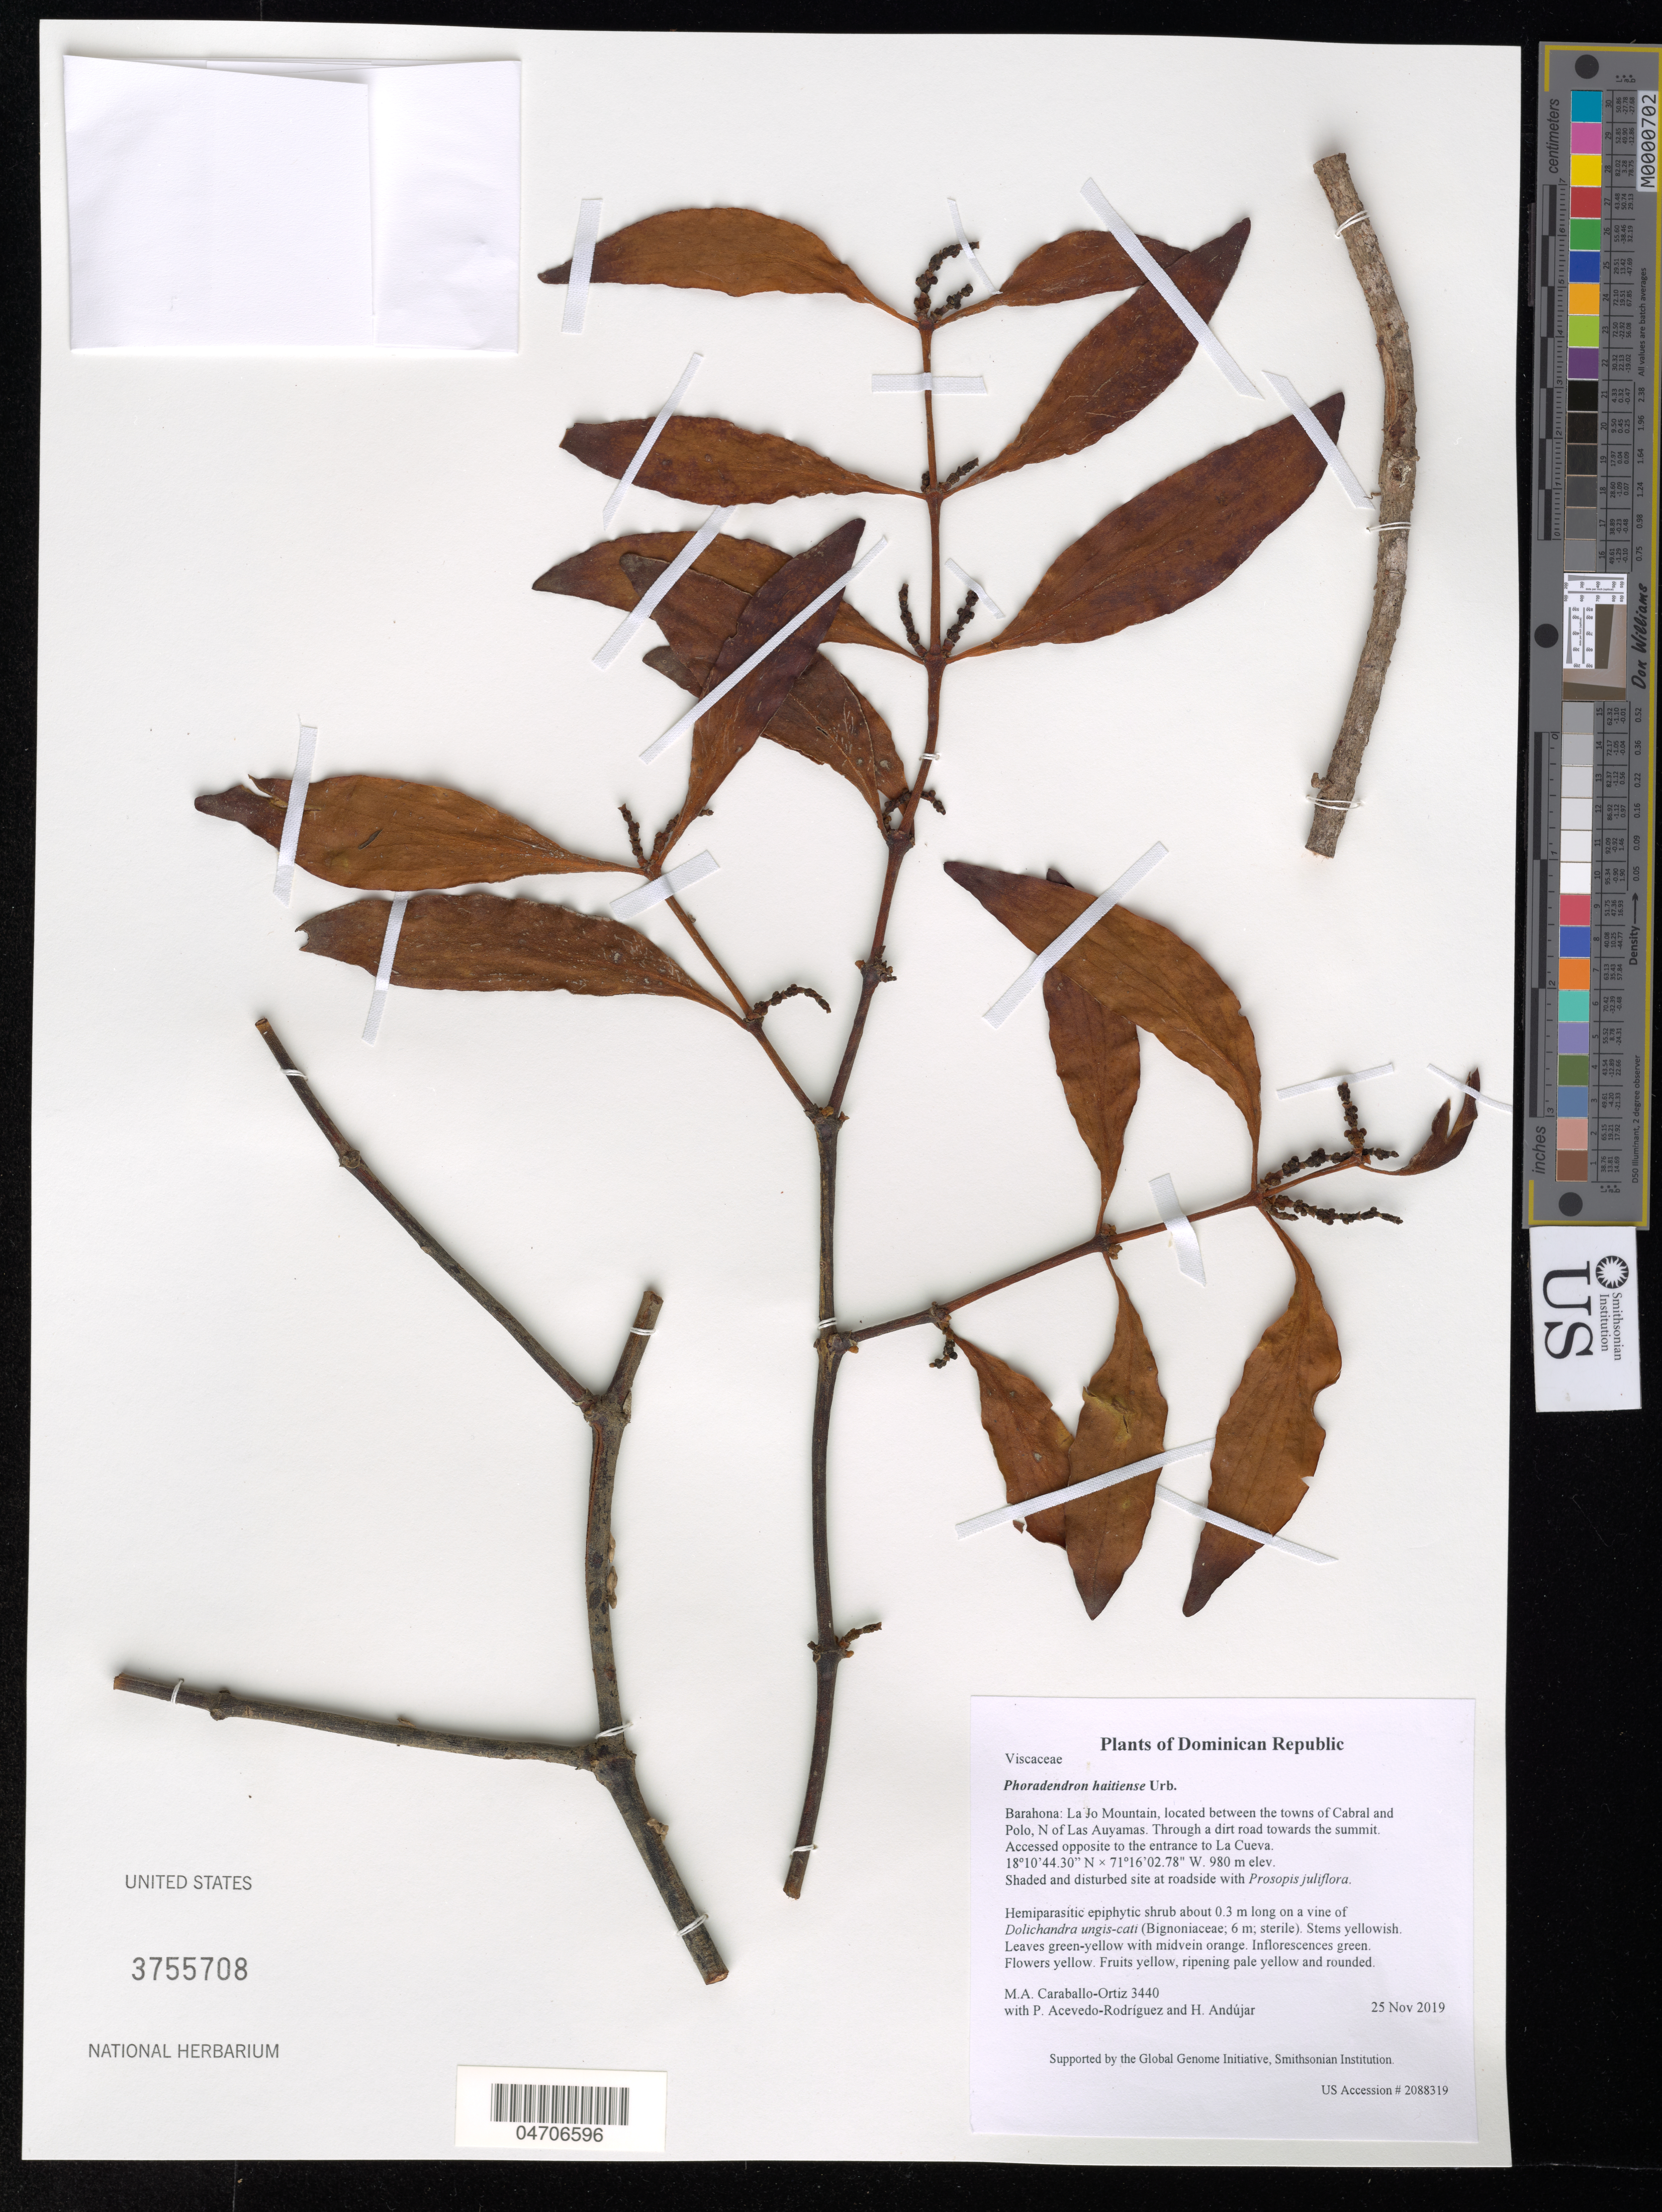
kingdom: Plantae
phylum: Tracheophyta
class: Magnoliopsida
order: Santalales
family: Viscaceae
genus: Phoradendron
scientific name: Phoradendron haitiense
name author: Urb.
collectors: M. Caraballo-Ortiz, P. Acevedo-Rodr. & H. Andujar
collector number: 3440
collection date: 2019-11-25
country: Dominican Republic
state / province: Barahona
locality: La Jo Mountain, located between the towns of Cabral and Polo, N of Las Auyamas. Through a dirt road towards the summit. Accessed opposite to the entrance to La Cueva.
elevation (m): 980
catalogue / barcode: US 3755708